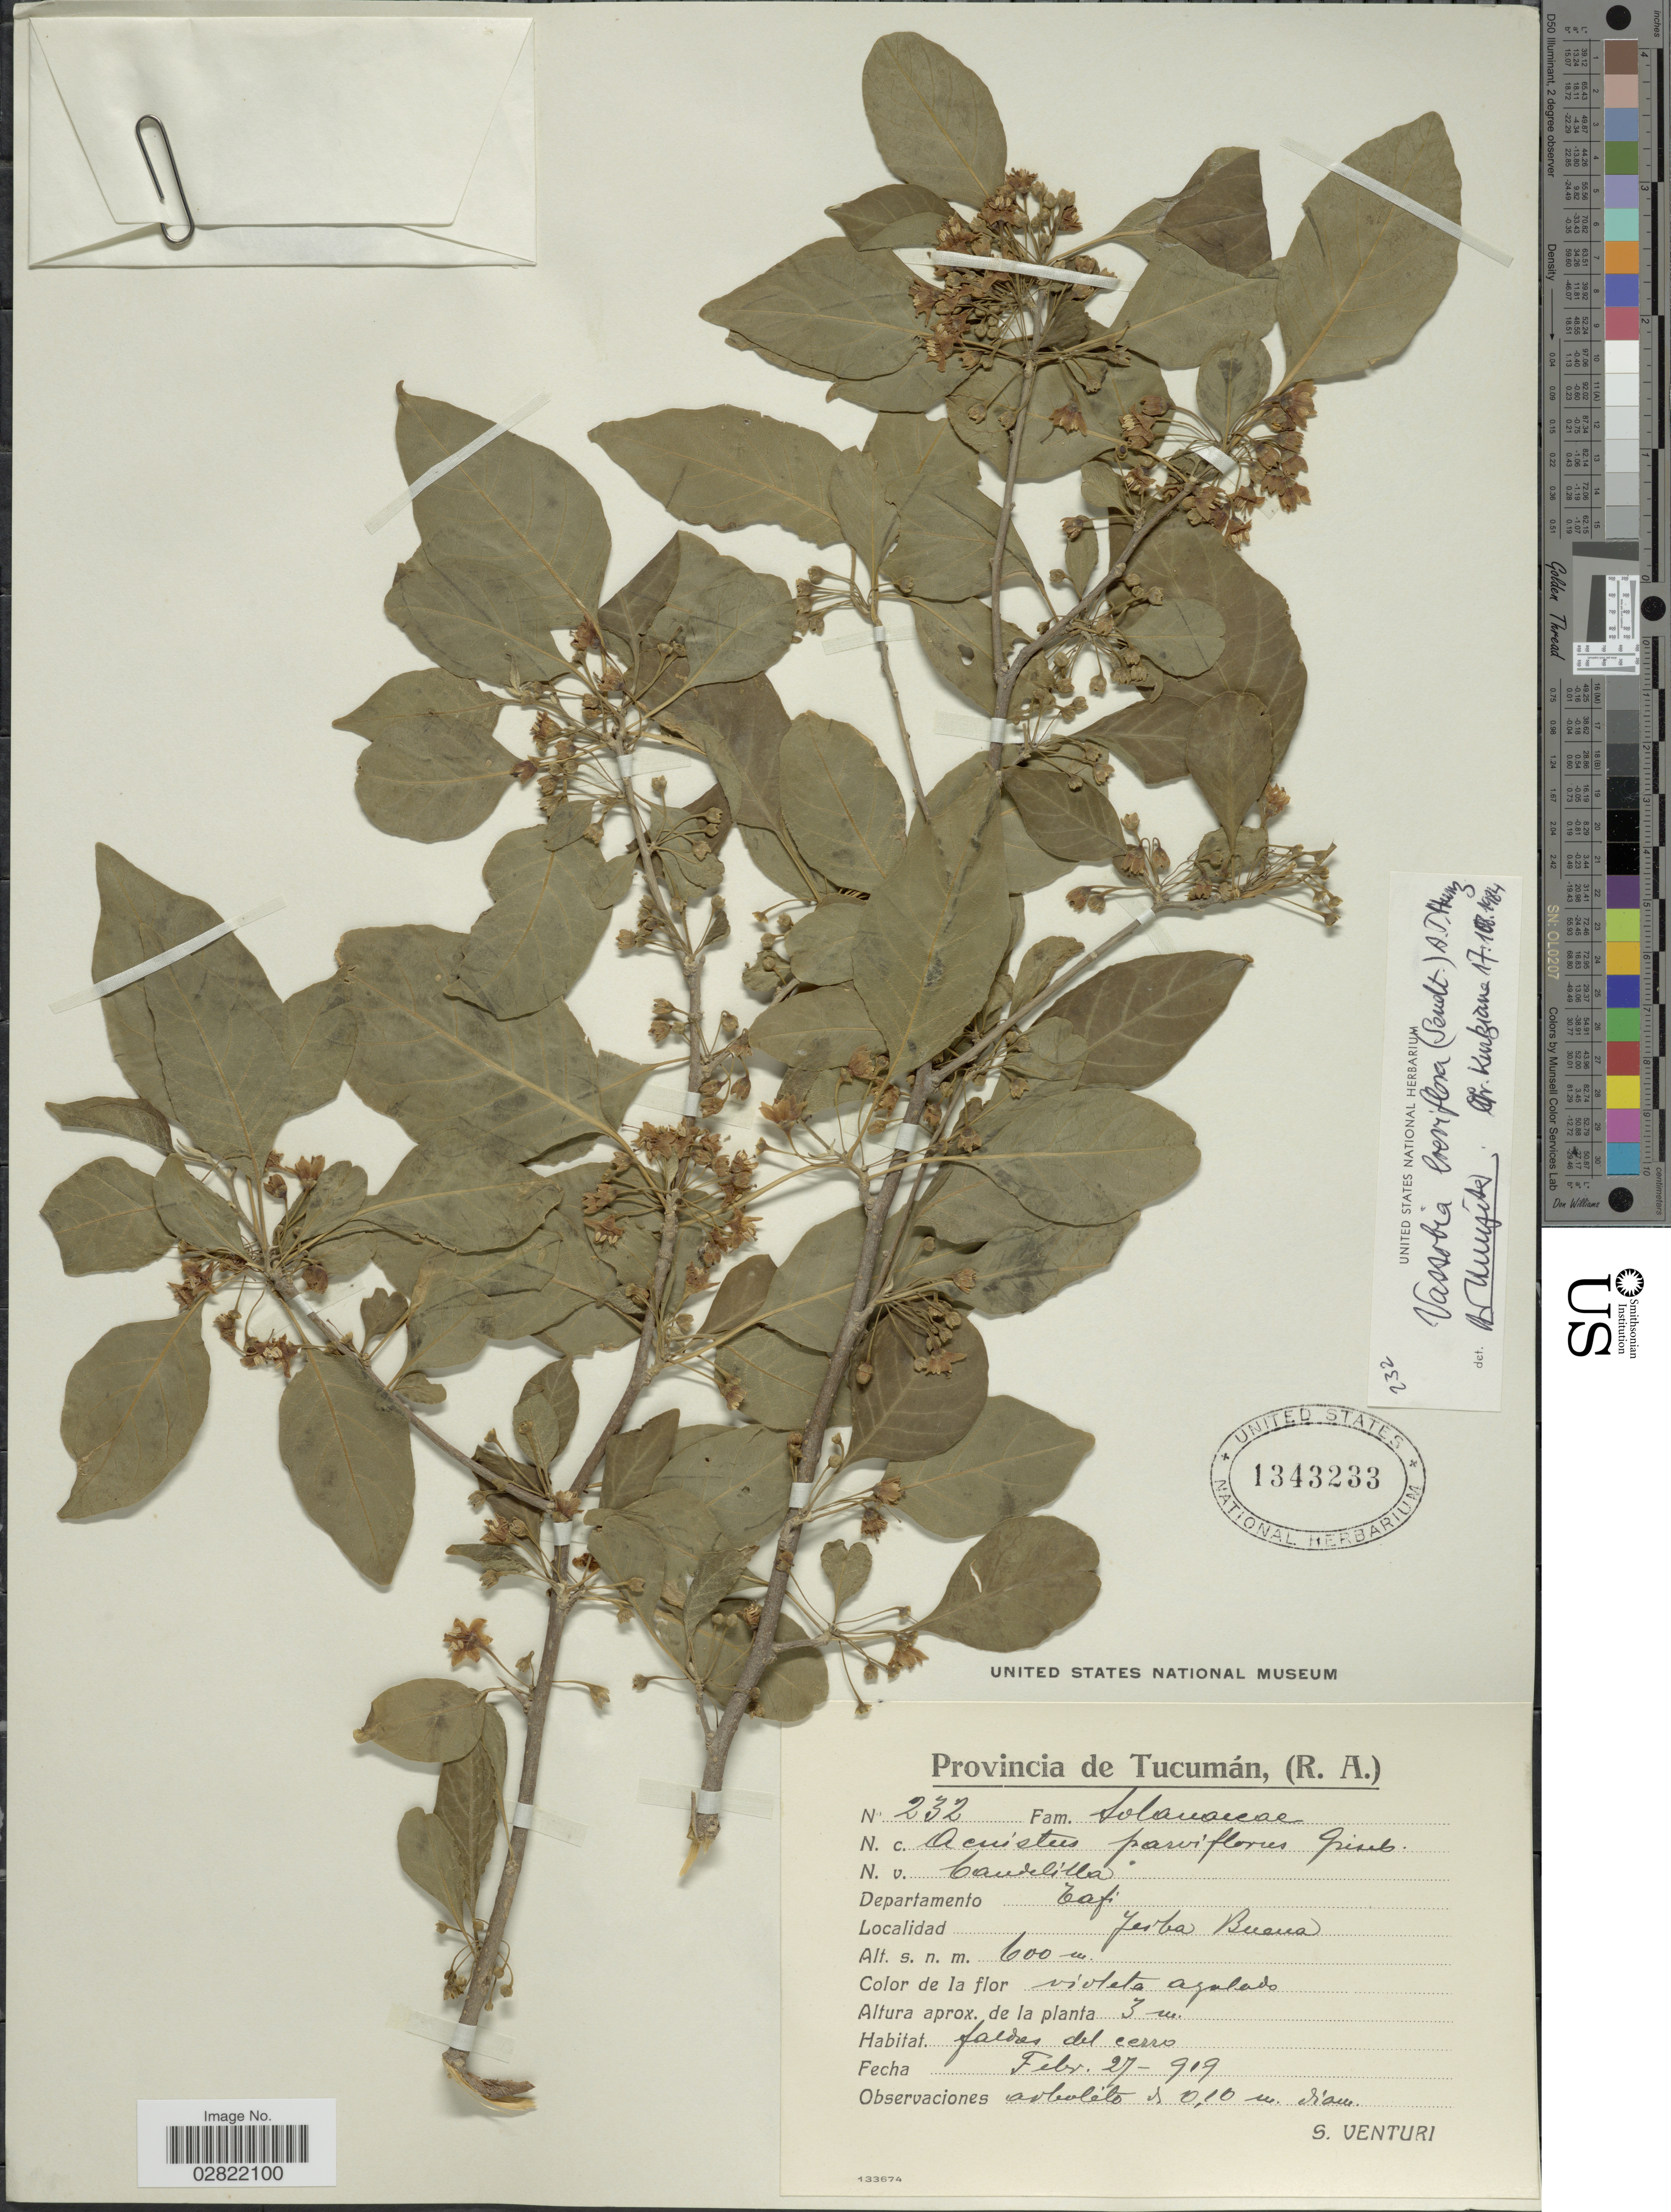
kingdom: Plantae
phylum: Tracheophyta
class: Magnoliopsida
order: Solanales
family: Solanaceae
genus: Vassobia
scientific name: Vassobia breviflora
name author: (Sendt.) Hunz.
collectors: S. Venturi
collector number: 232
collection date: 1919-02-27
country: Argentina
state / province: Tucuman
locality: Provincia de Tucumán, (R.A.), Departamento Tafi, Yerba Buena.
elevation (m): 600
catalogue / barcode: US 1343233